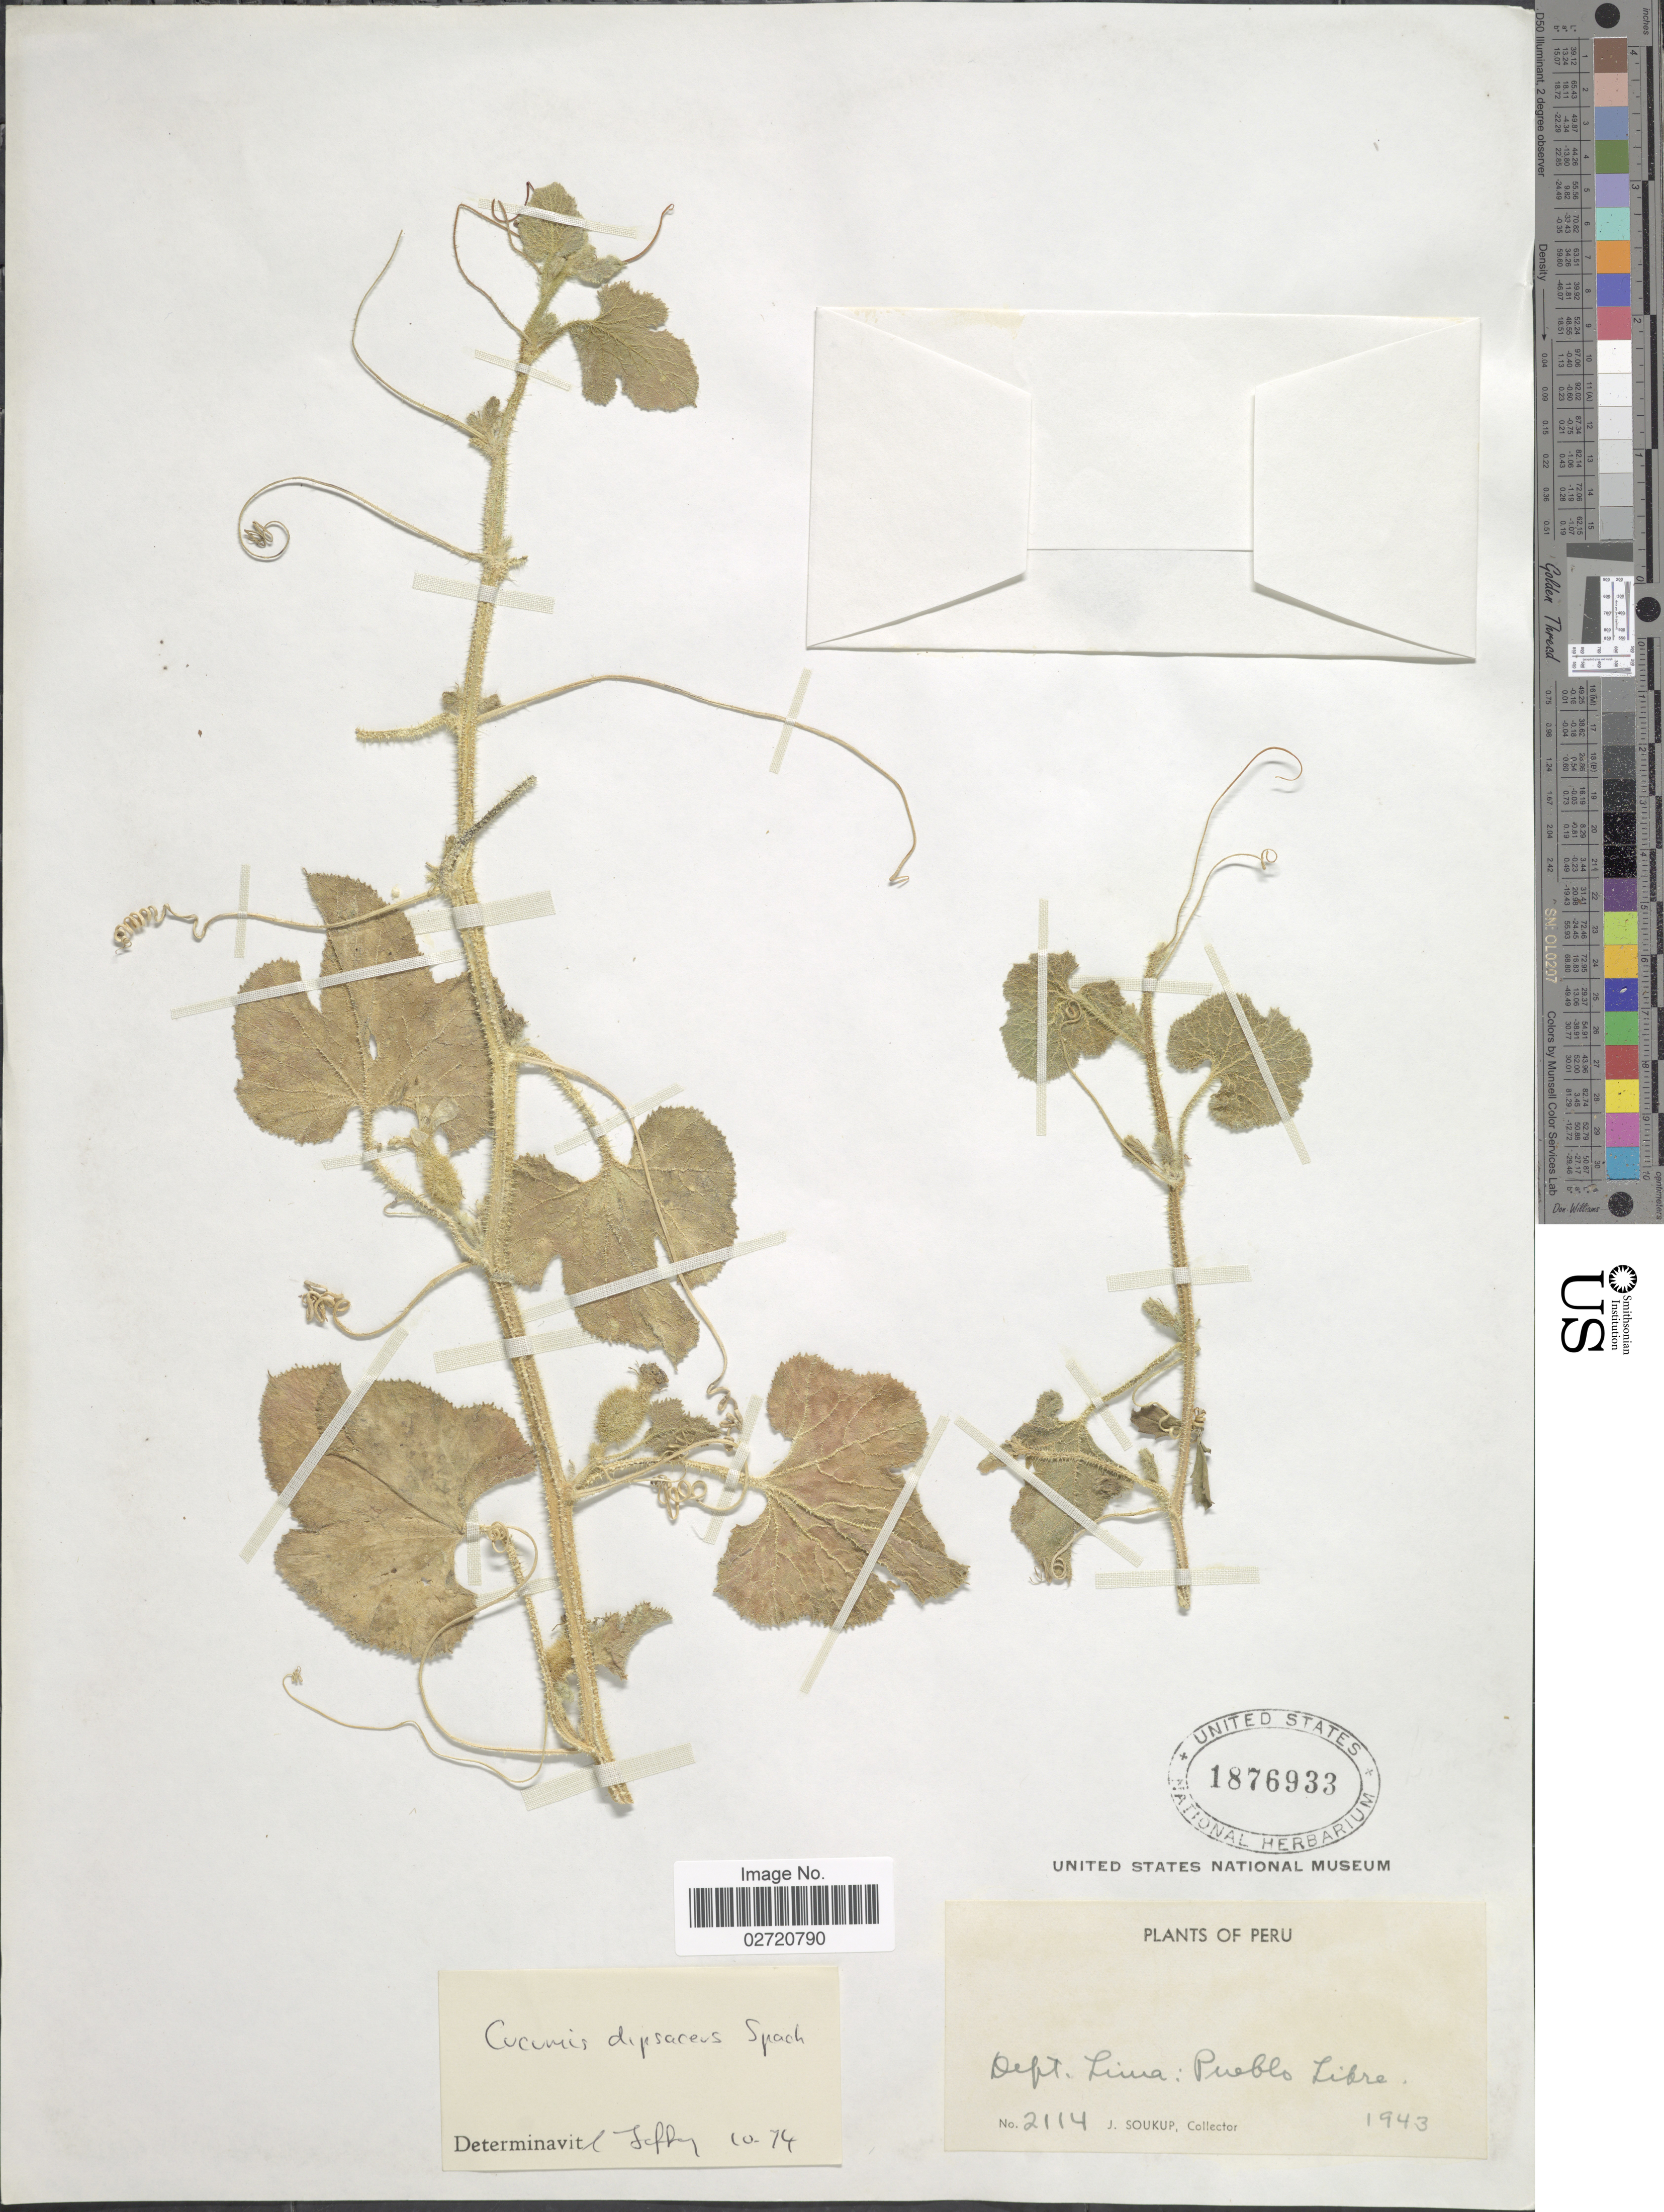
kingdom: Plantae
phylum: Tracheophyta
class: Magnoliopsida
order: Cucurbitales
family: Cucurbitaceae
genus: Cucumis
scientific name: Cucumis dipsaceus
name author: Ehrenb. ex Spach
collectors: J. J. Soukup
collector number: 2114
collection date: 1943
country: Peru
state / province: Lima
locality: Dept. Lima: Pueblo Libre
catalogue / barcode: US 1876933